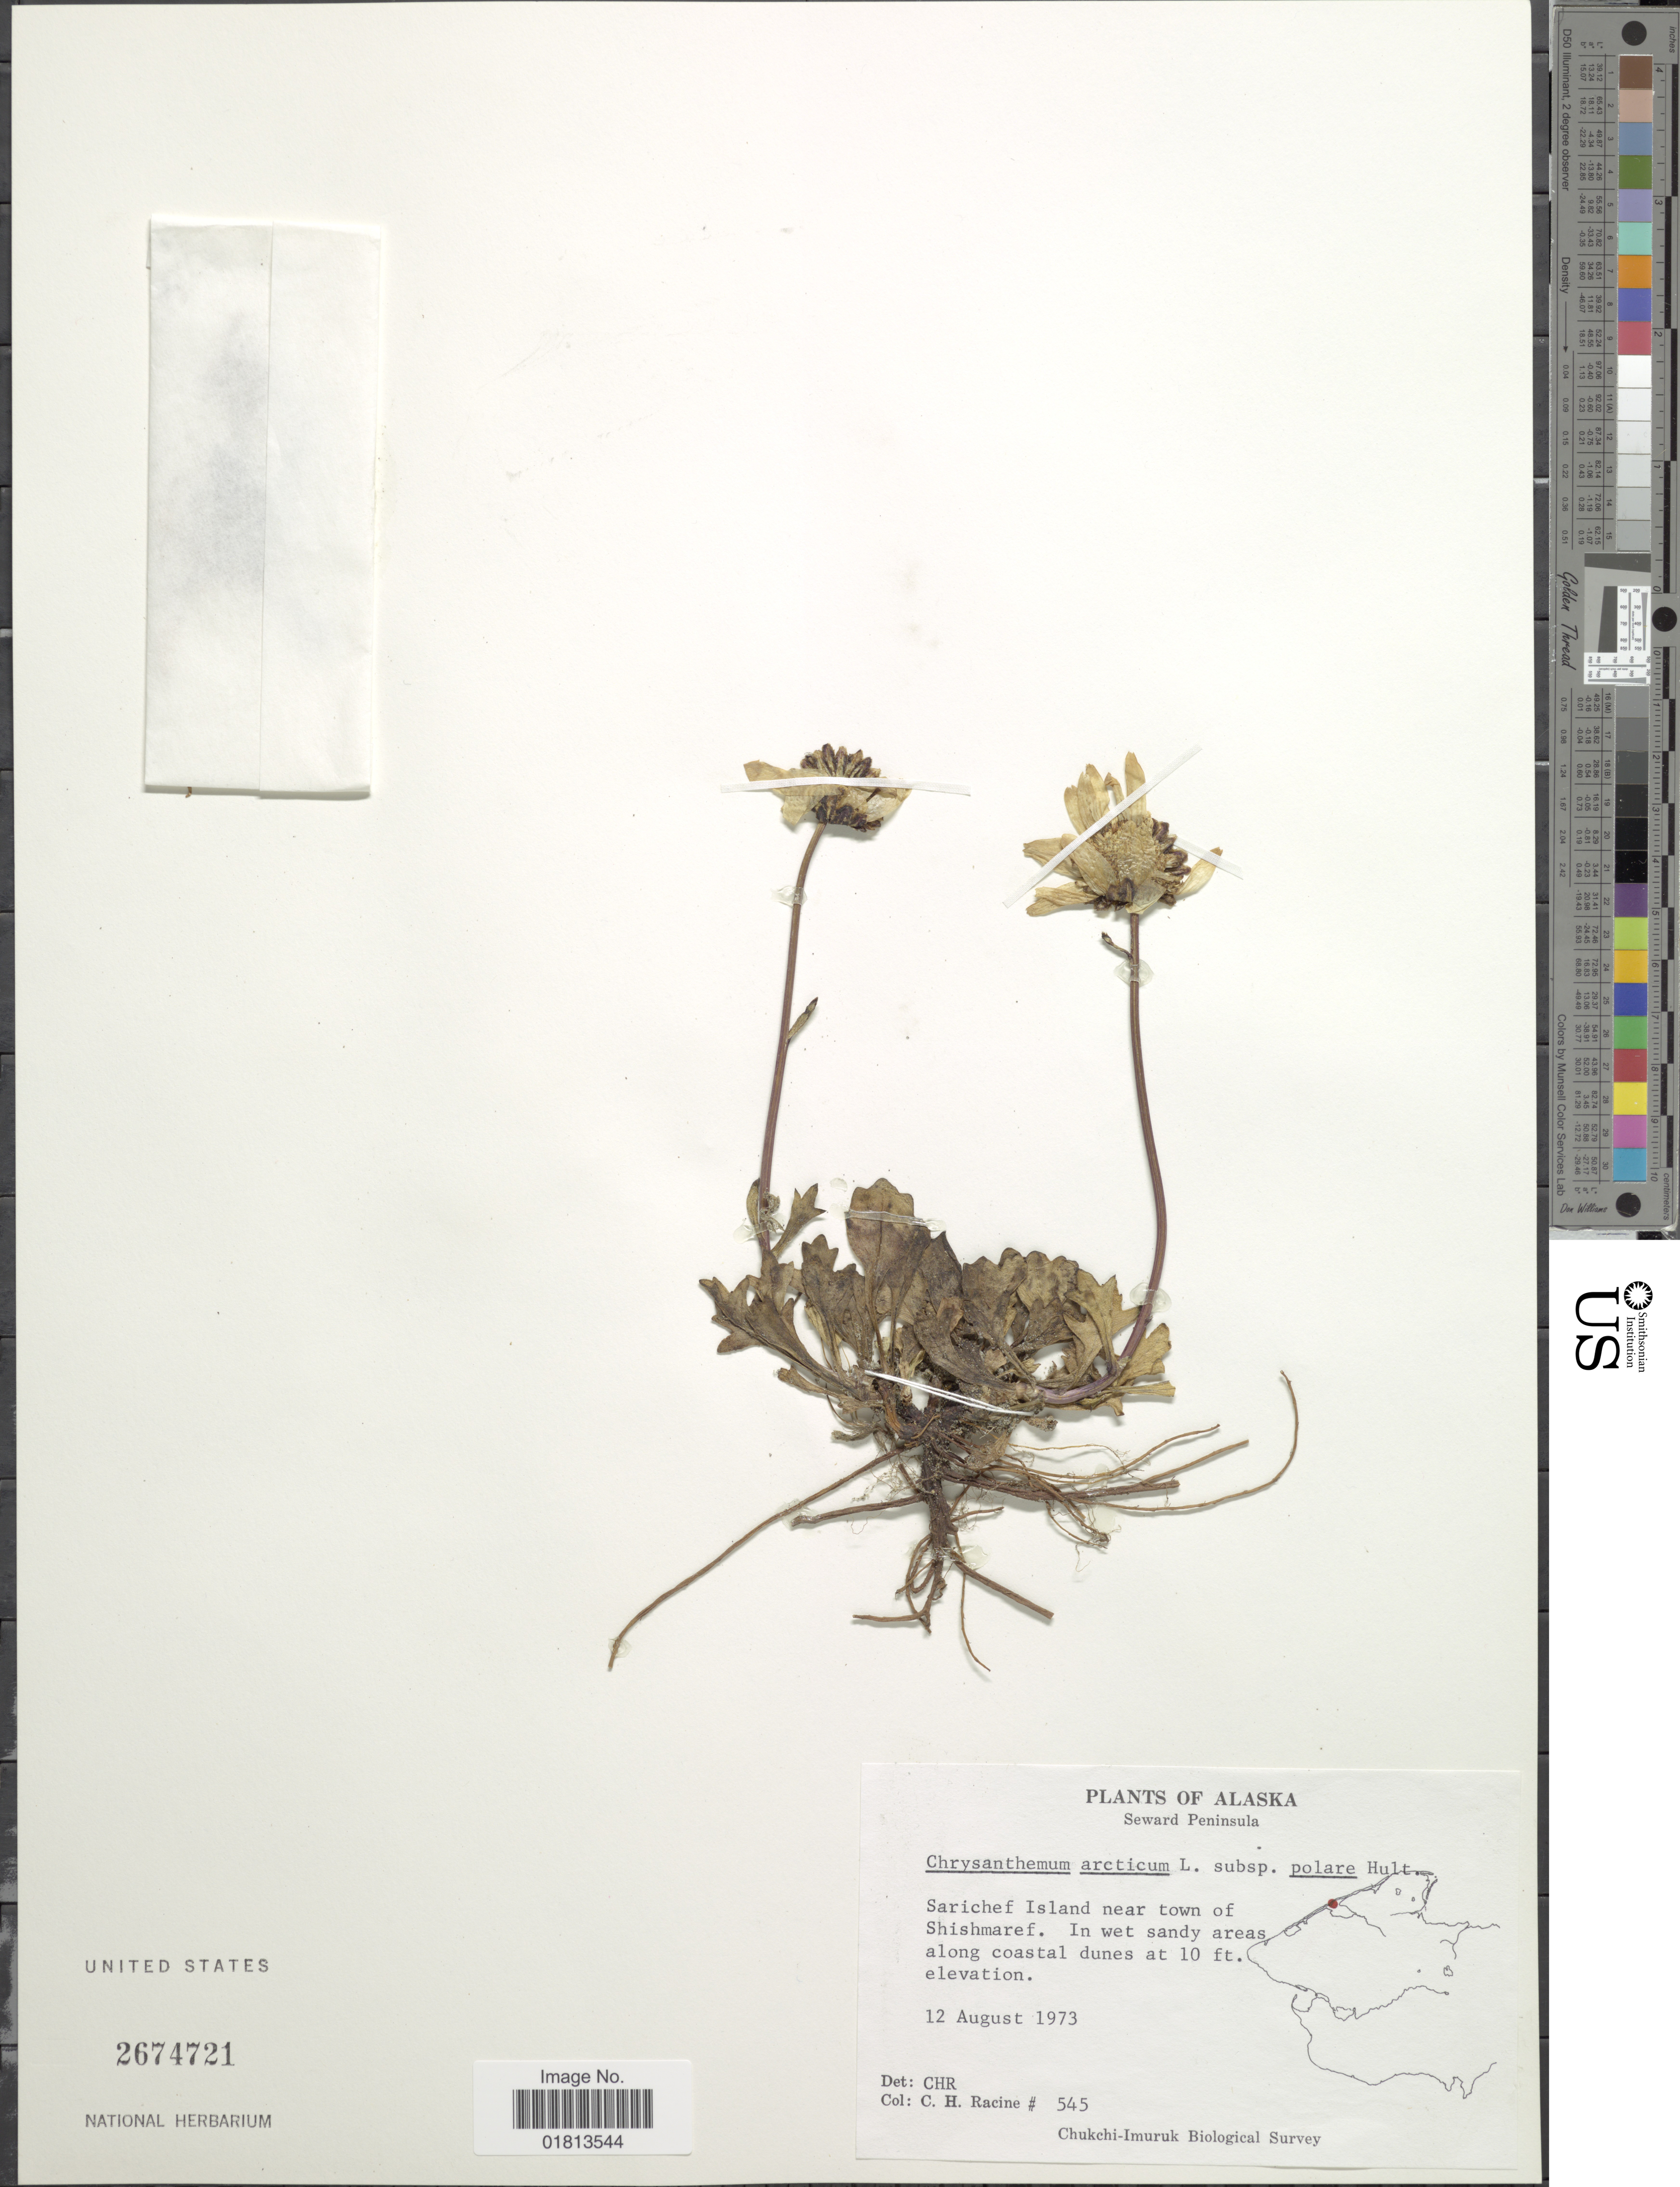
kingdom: Plantae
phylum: Tracheophyta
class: Magnoliopsida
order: Asterales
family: Asteraceae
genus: Dendranthema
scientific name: Dendranthema arcticum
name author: (L.) Tzvelev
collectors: C. Racine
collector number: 545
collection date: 1973-08-12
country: United States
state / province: Alaska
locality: Seward Peninsula, Sarichef Island near town of Shishmaref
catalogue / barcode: US 2674721